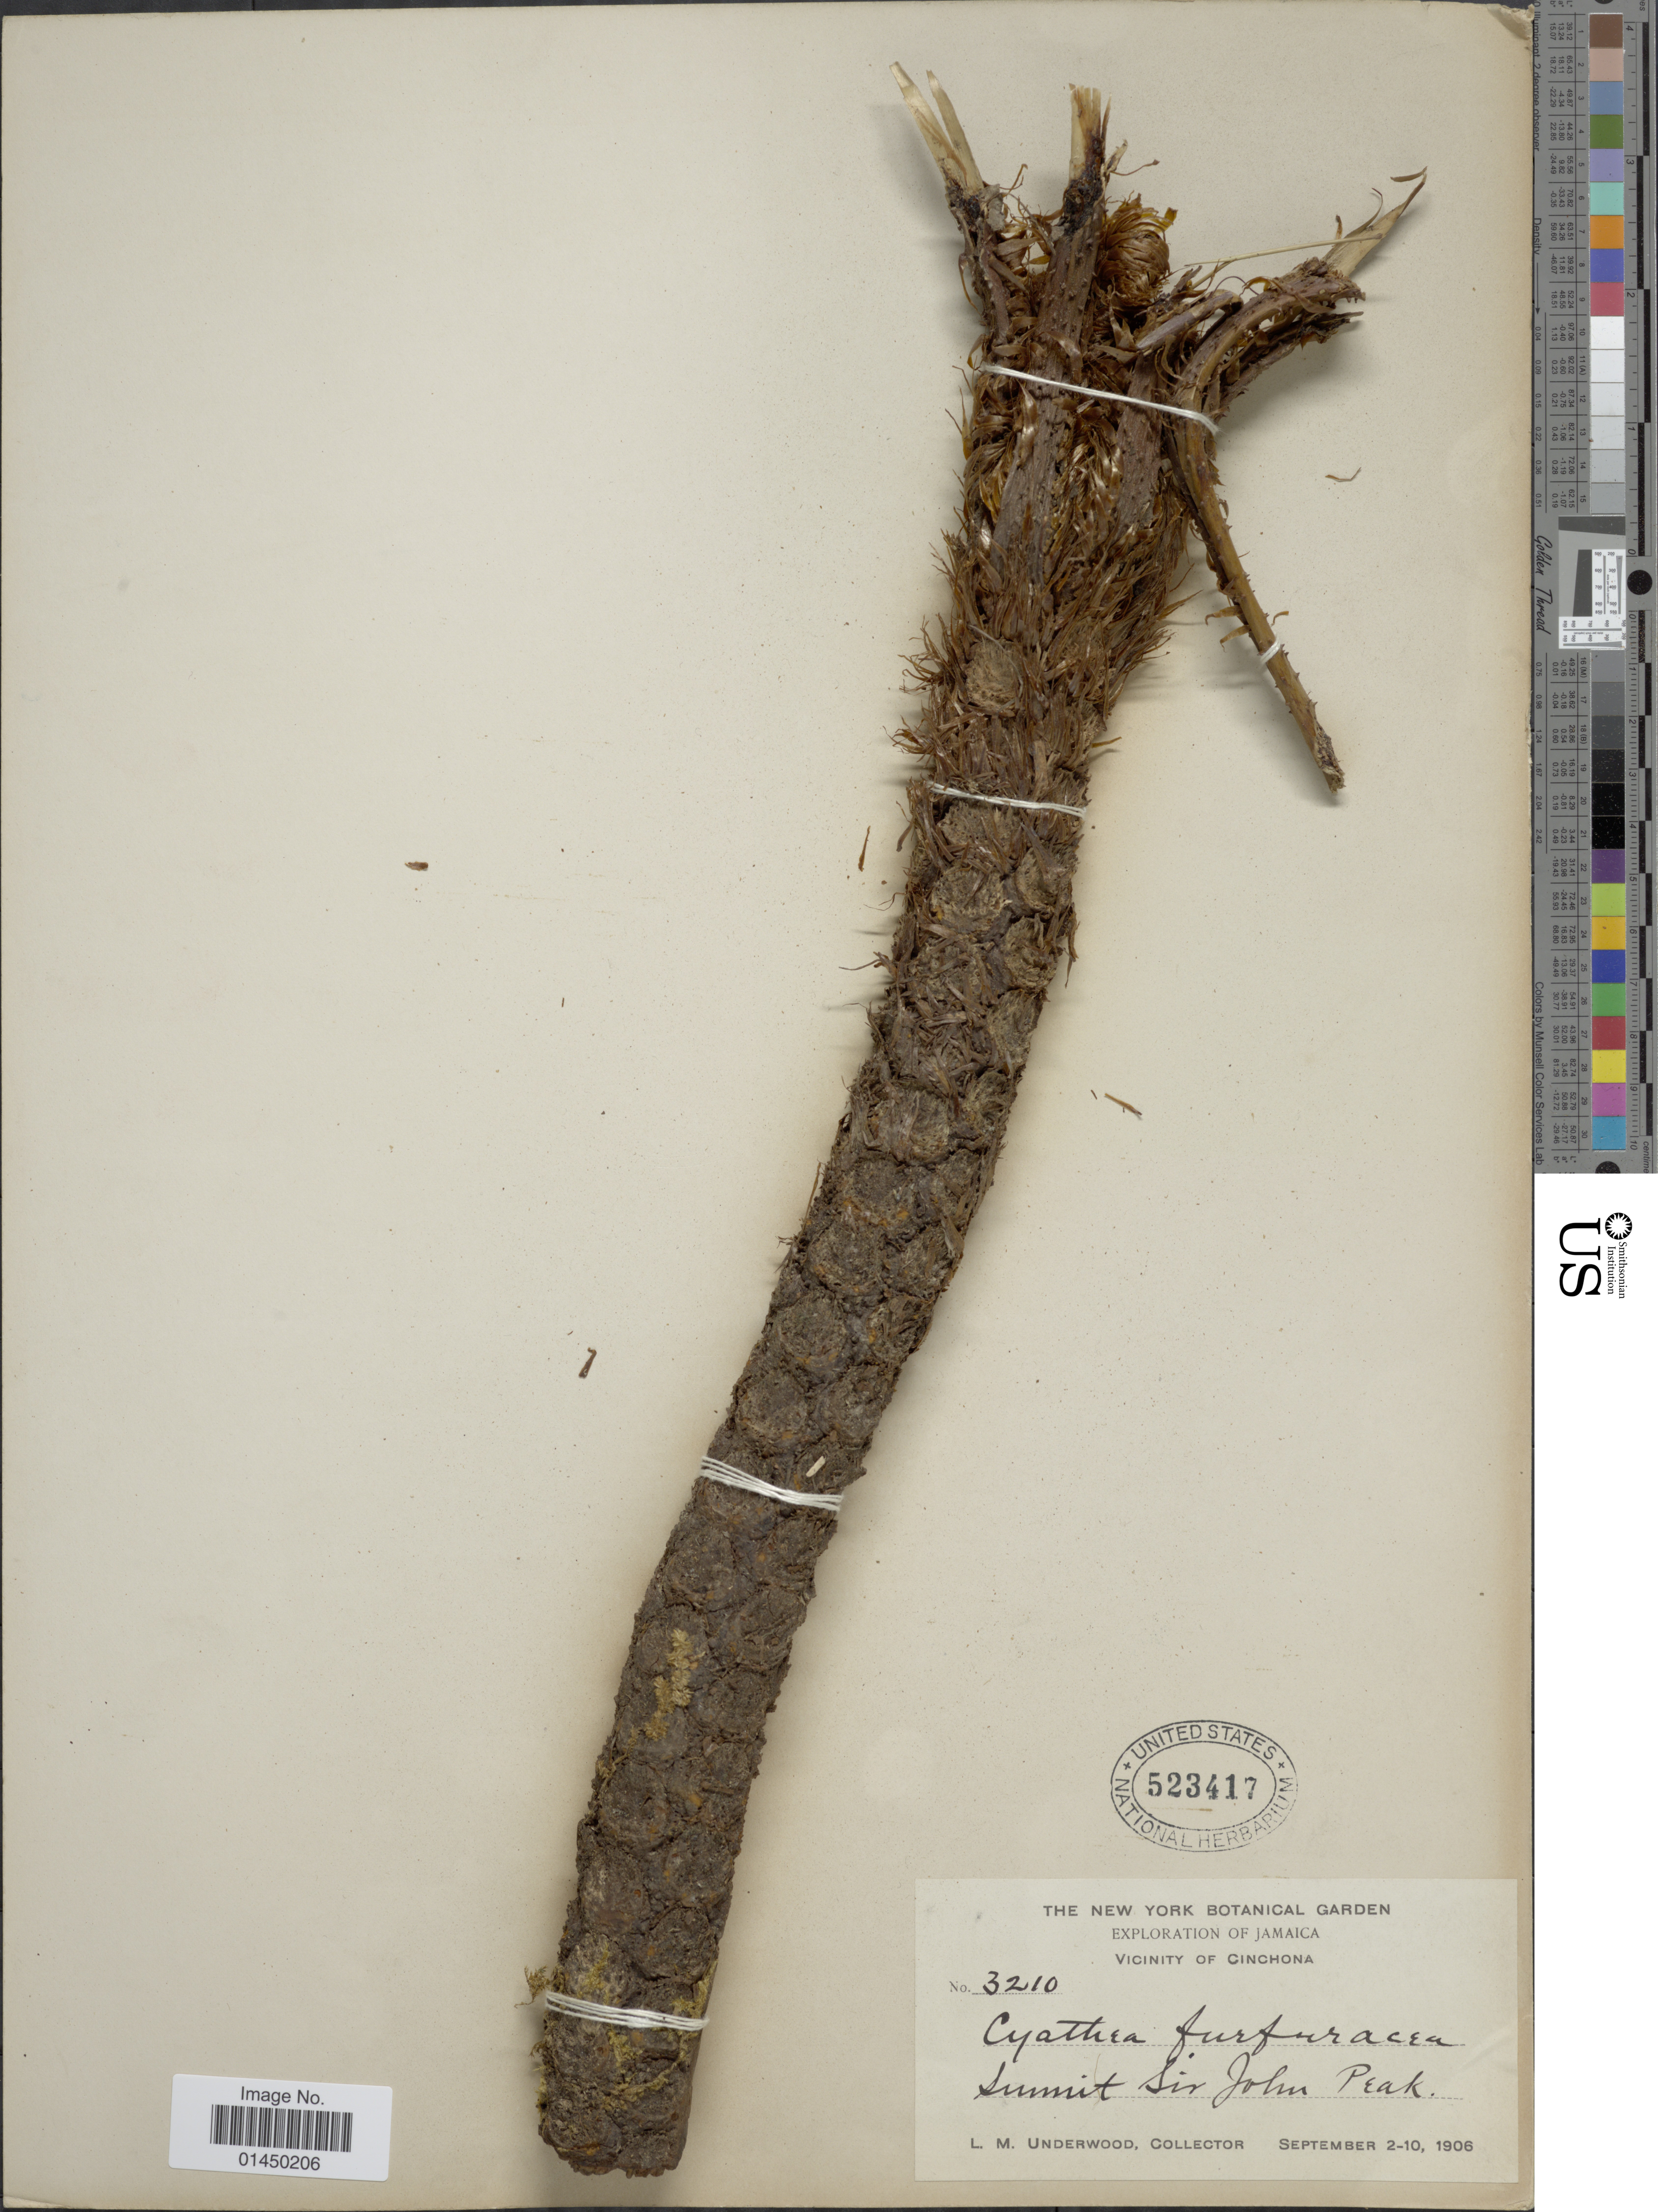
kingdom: Plantae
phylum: Tracheophyta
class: Polypodiopsida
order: Cyatheales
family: Cyatheaceae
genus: Cyathea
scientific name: Cyathea furfuracea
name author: Christ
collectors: L. M. Underwood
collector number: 3210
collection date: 1906-09-02/1906-09-10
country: Jamaica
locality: Vicinity of Cinchona, Summit Sir John Peak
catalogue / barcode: US 523417